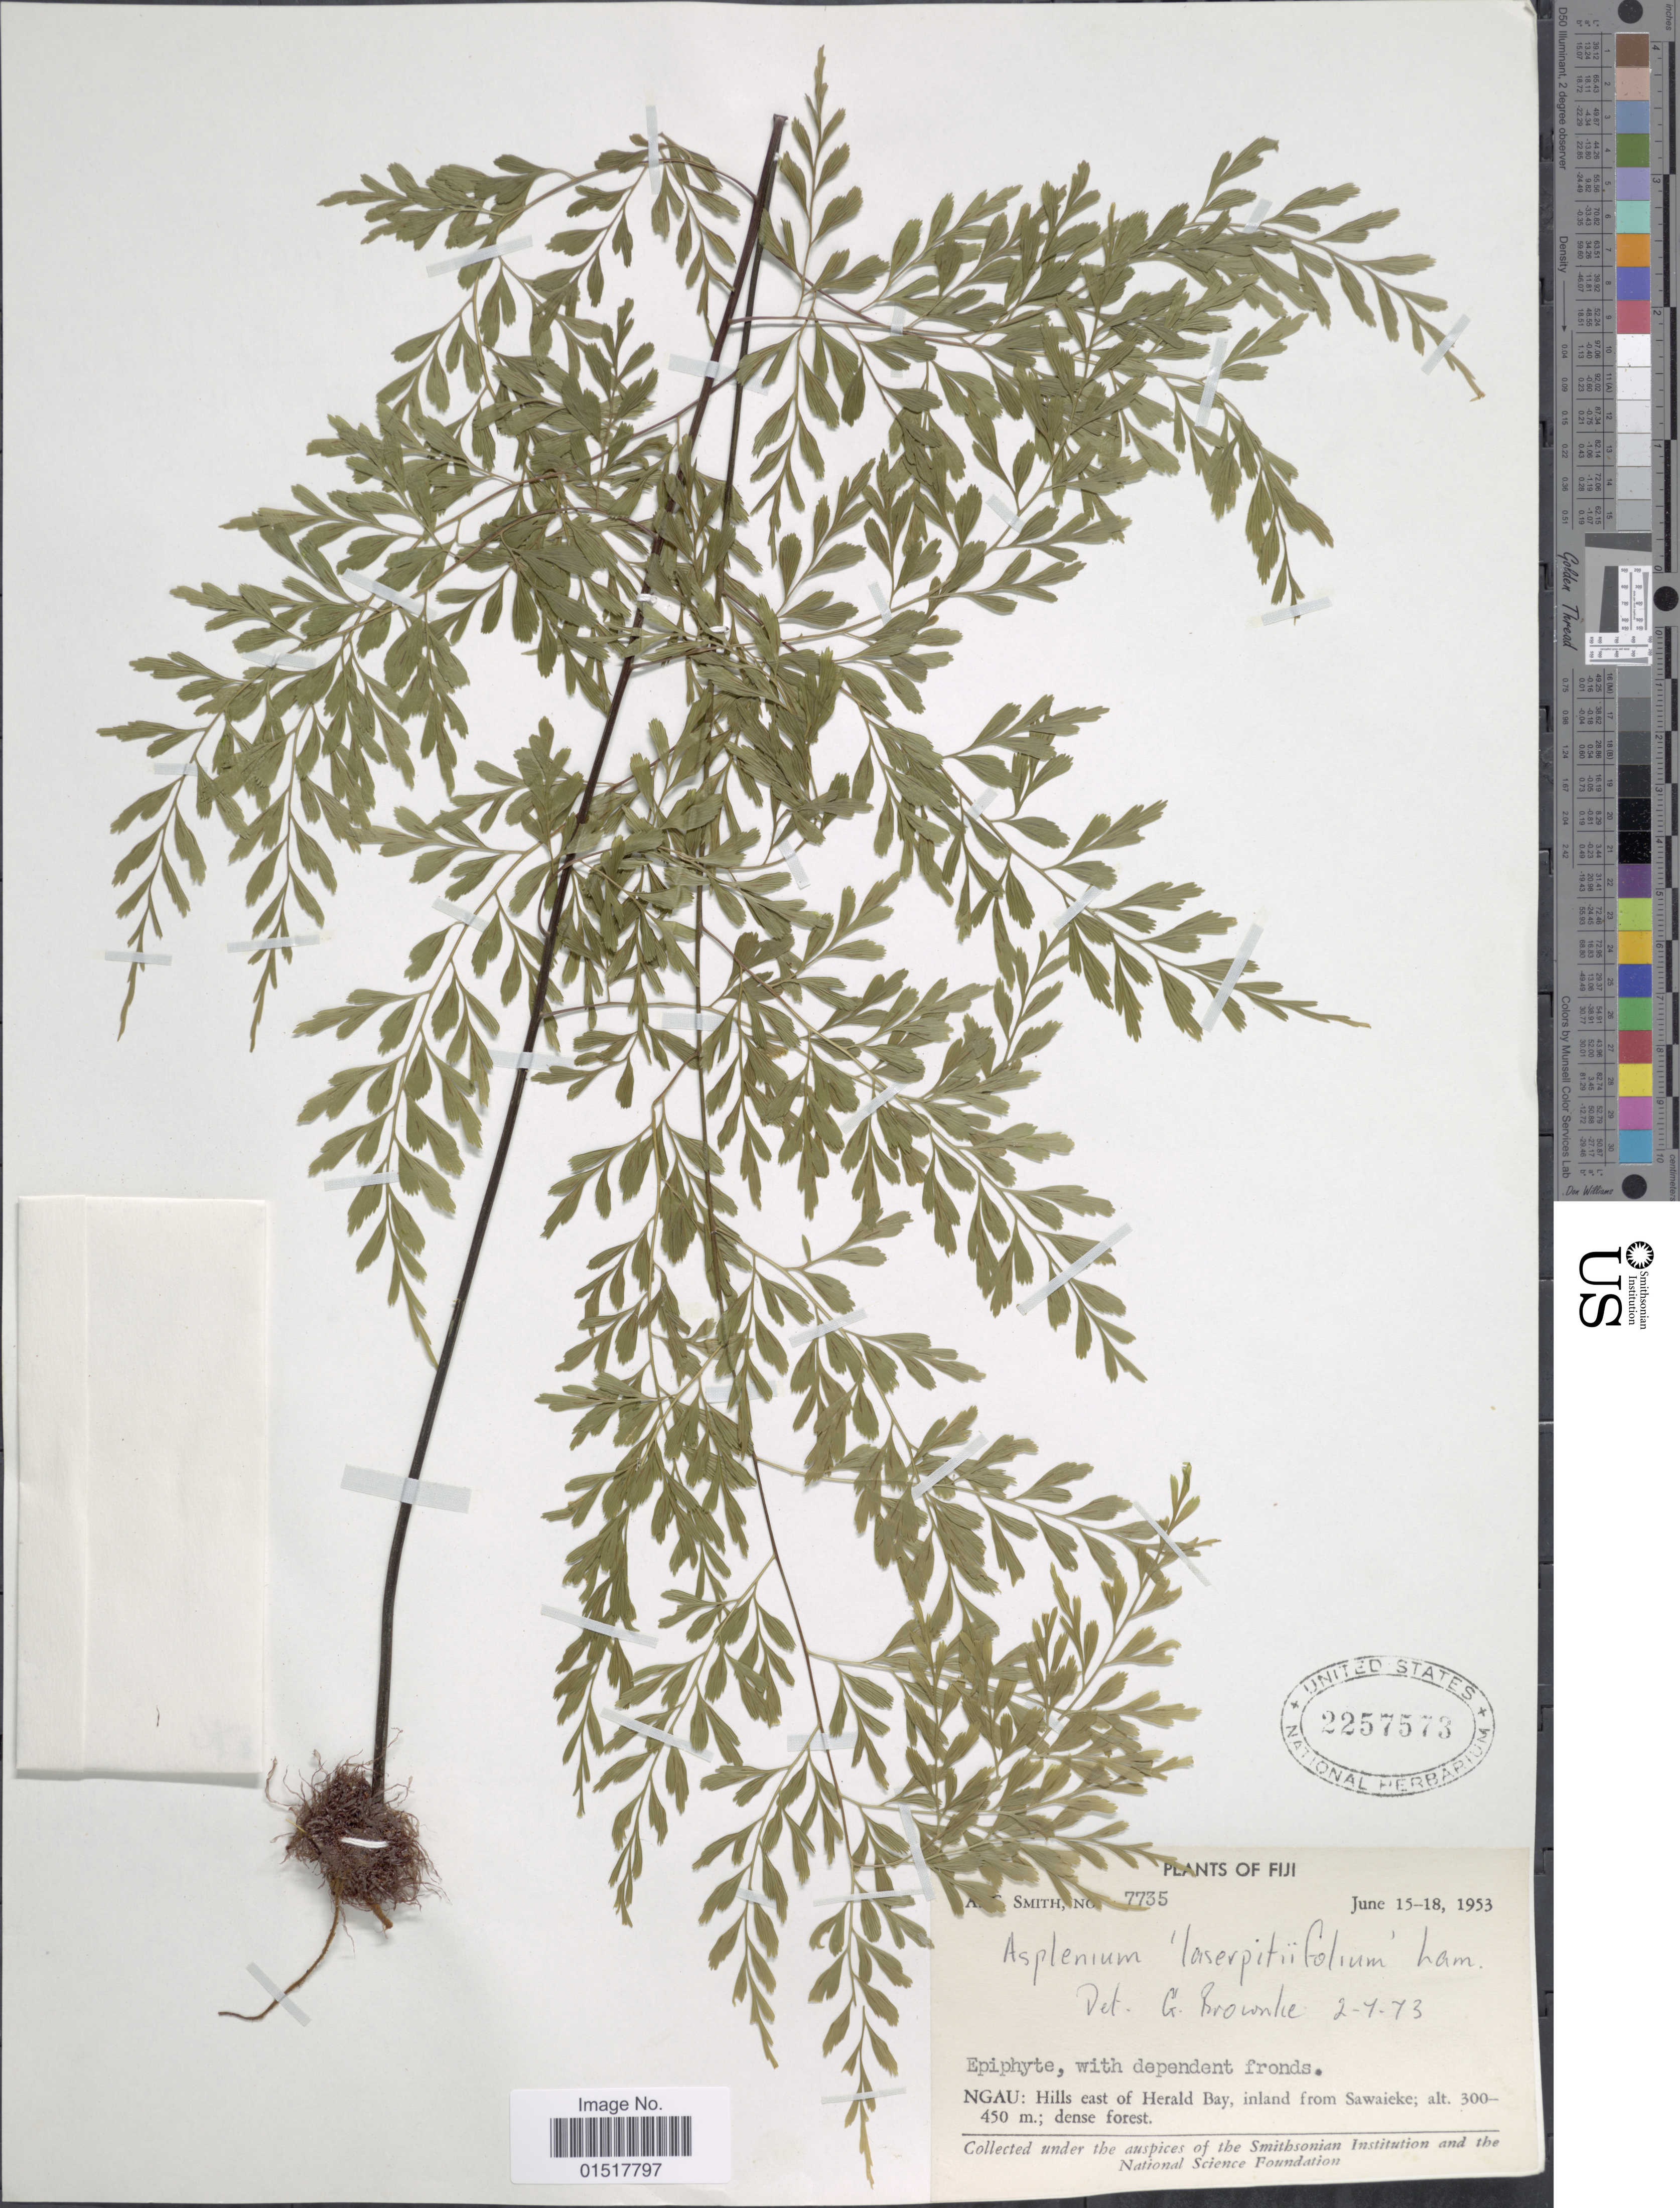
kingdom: Plantae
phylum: Tracheophyta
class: Polypodiopsida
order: Polypodiales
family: Aspleniaceae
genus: Asplenium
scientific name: Asplenium laserpitiifolium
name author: Lam.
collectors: A. C. Smith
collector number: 7735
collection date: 1953-06-15/1953-06-18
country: Fiji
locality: Ngau: Hills east of Herald Bay, inland from Sawaieke.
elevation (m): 300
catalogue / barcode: US 2257573